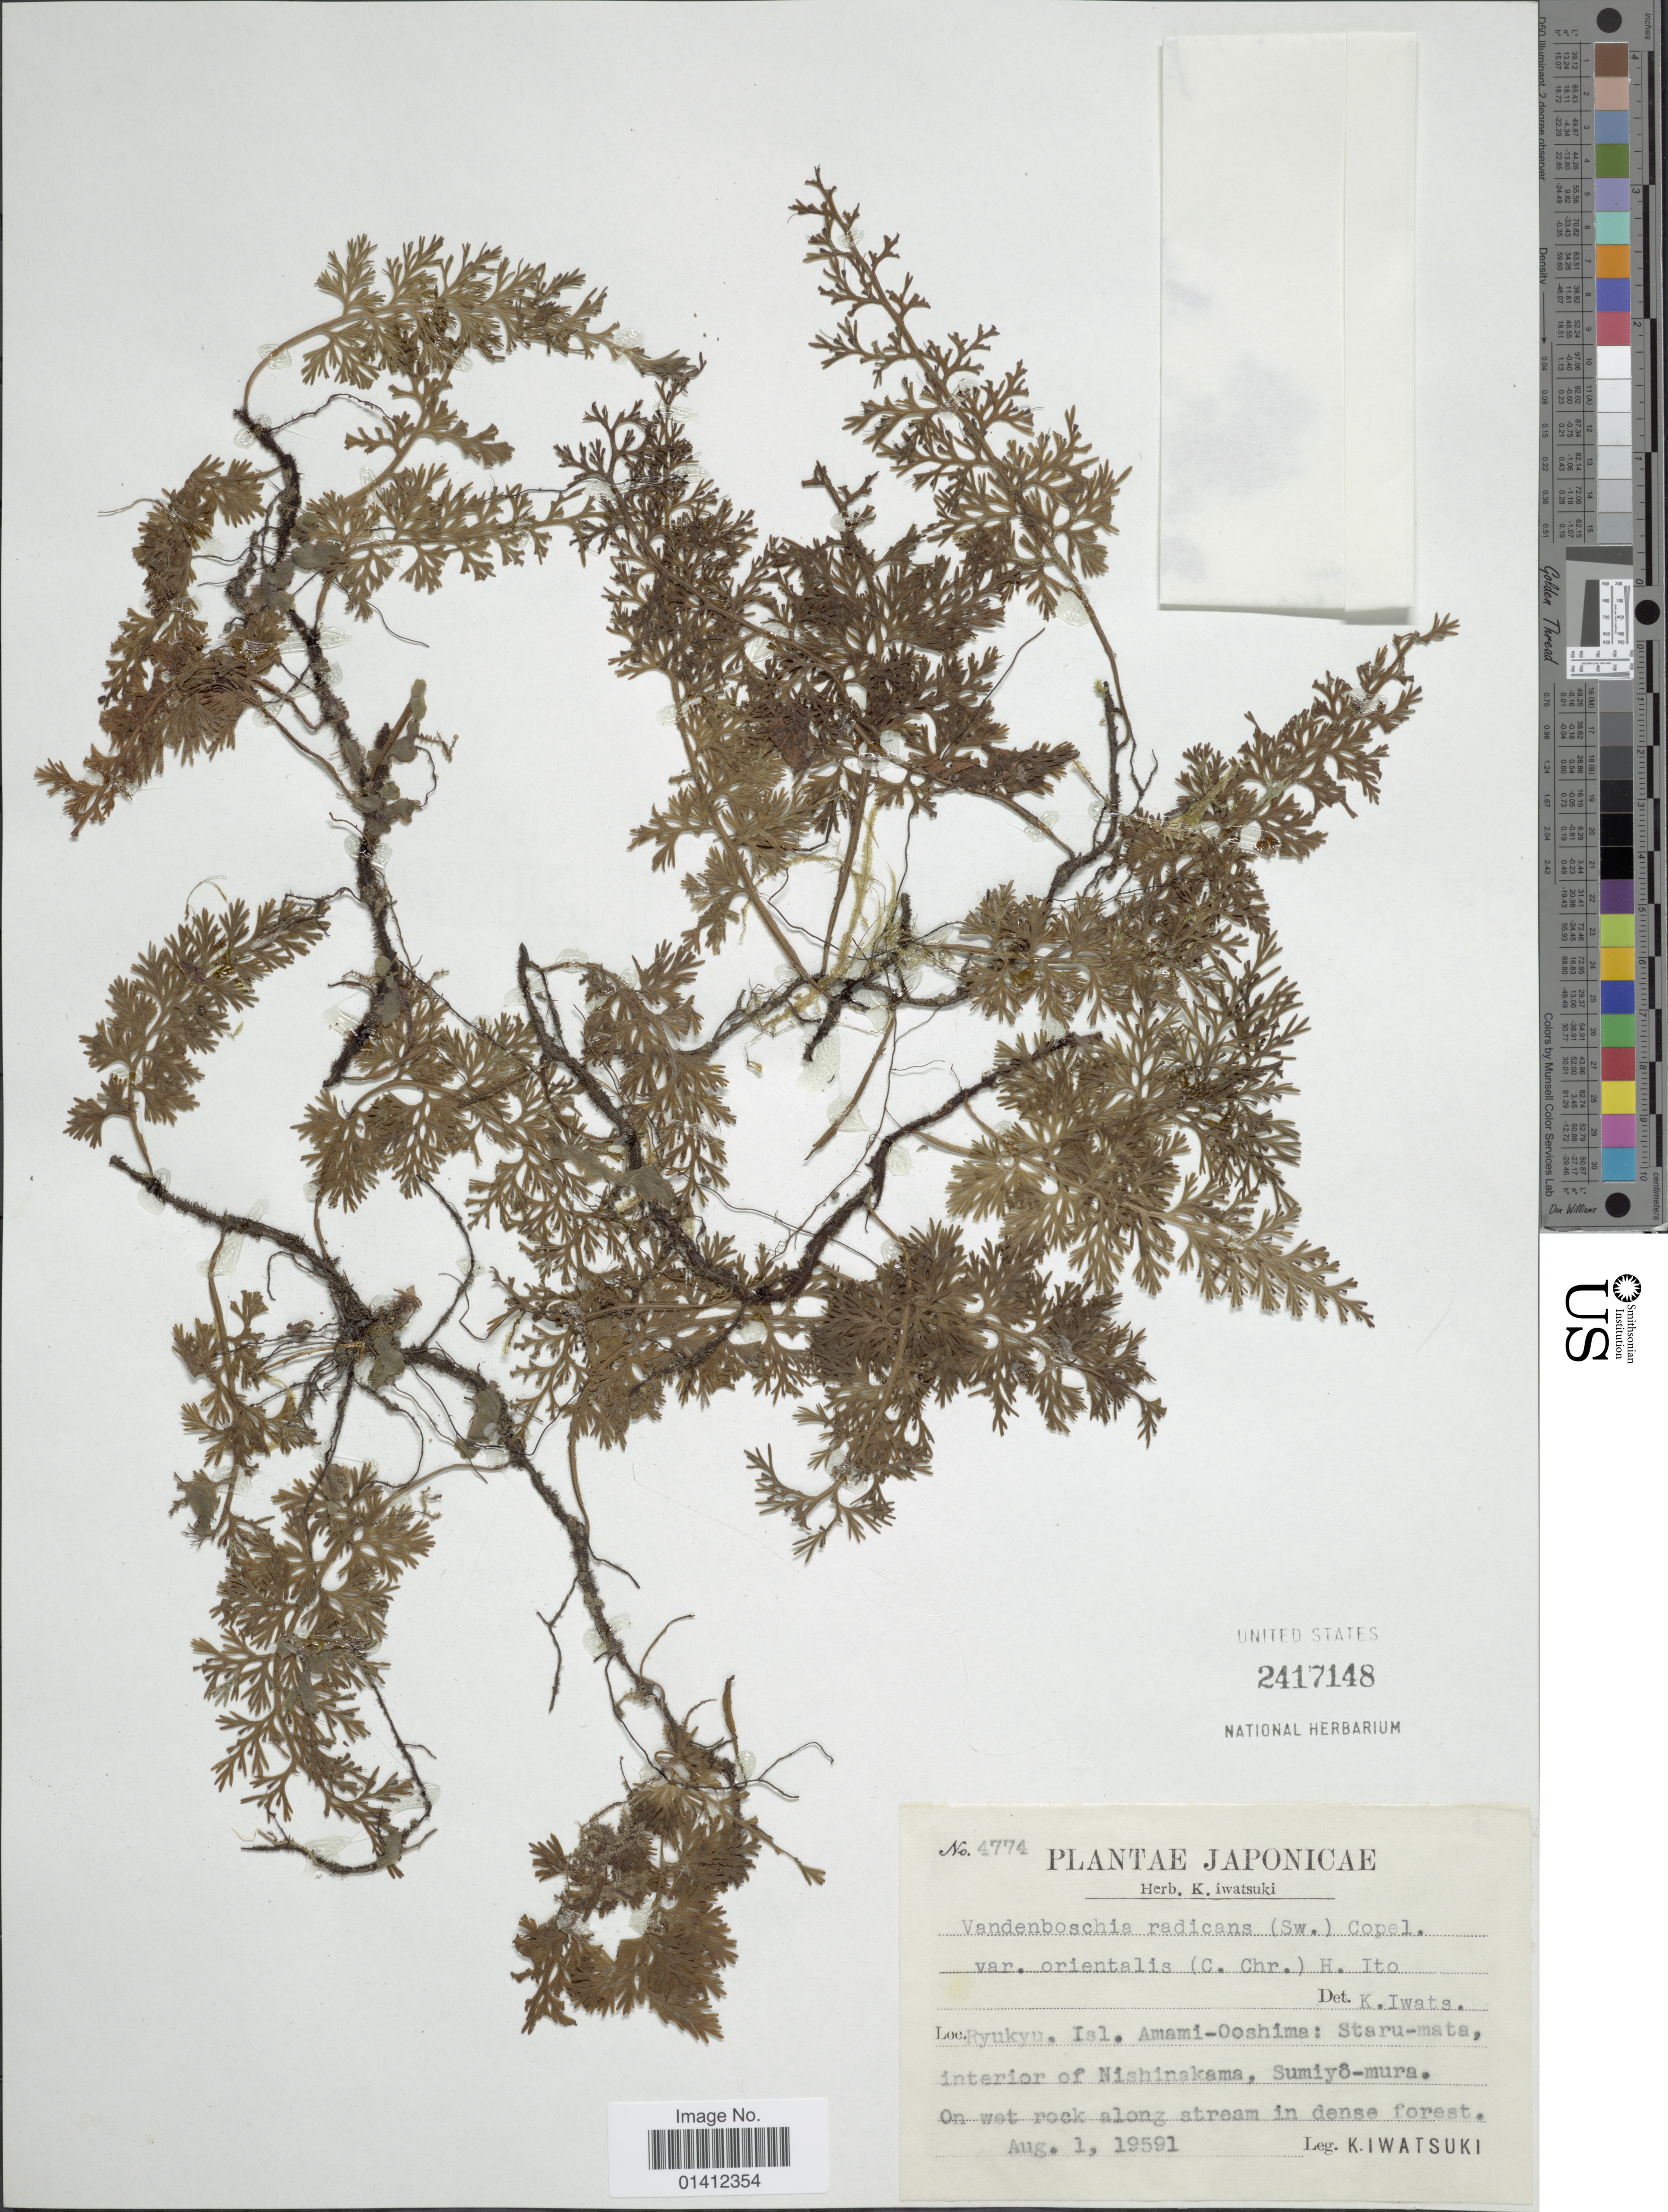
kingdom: Plantae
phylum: Tracheophyta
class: Polypodiopsida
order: Hymenophyllales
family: Hymenophyllaceae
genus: Vandenboschia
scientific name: Vandenboschia radicans var. orientalis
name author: (C. Chr.) H. Itô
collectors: K. Iwatsuki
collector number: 4774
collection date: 1959-08-01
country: Japan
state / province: Okinawa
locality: Ryukyu Isl Amami-Ooshima: Staru-mata, interior of Nishinakama, Sumiyô-mura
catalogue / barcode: US 2417148